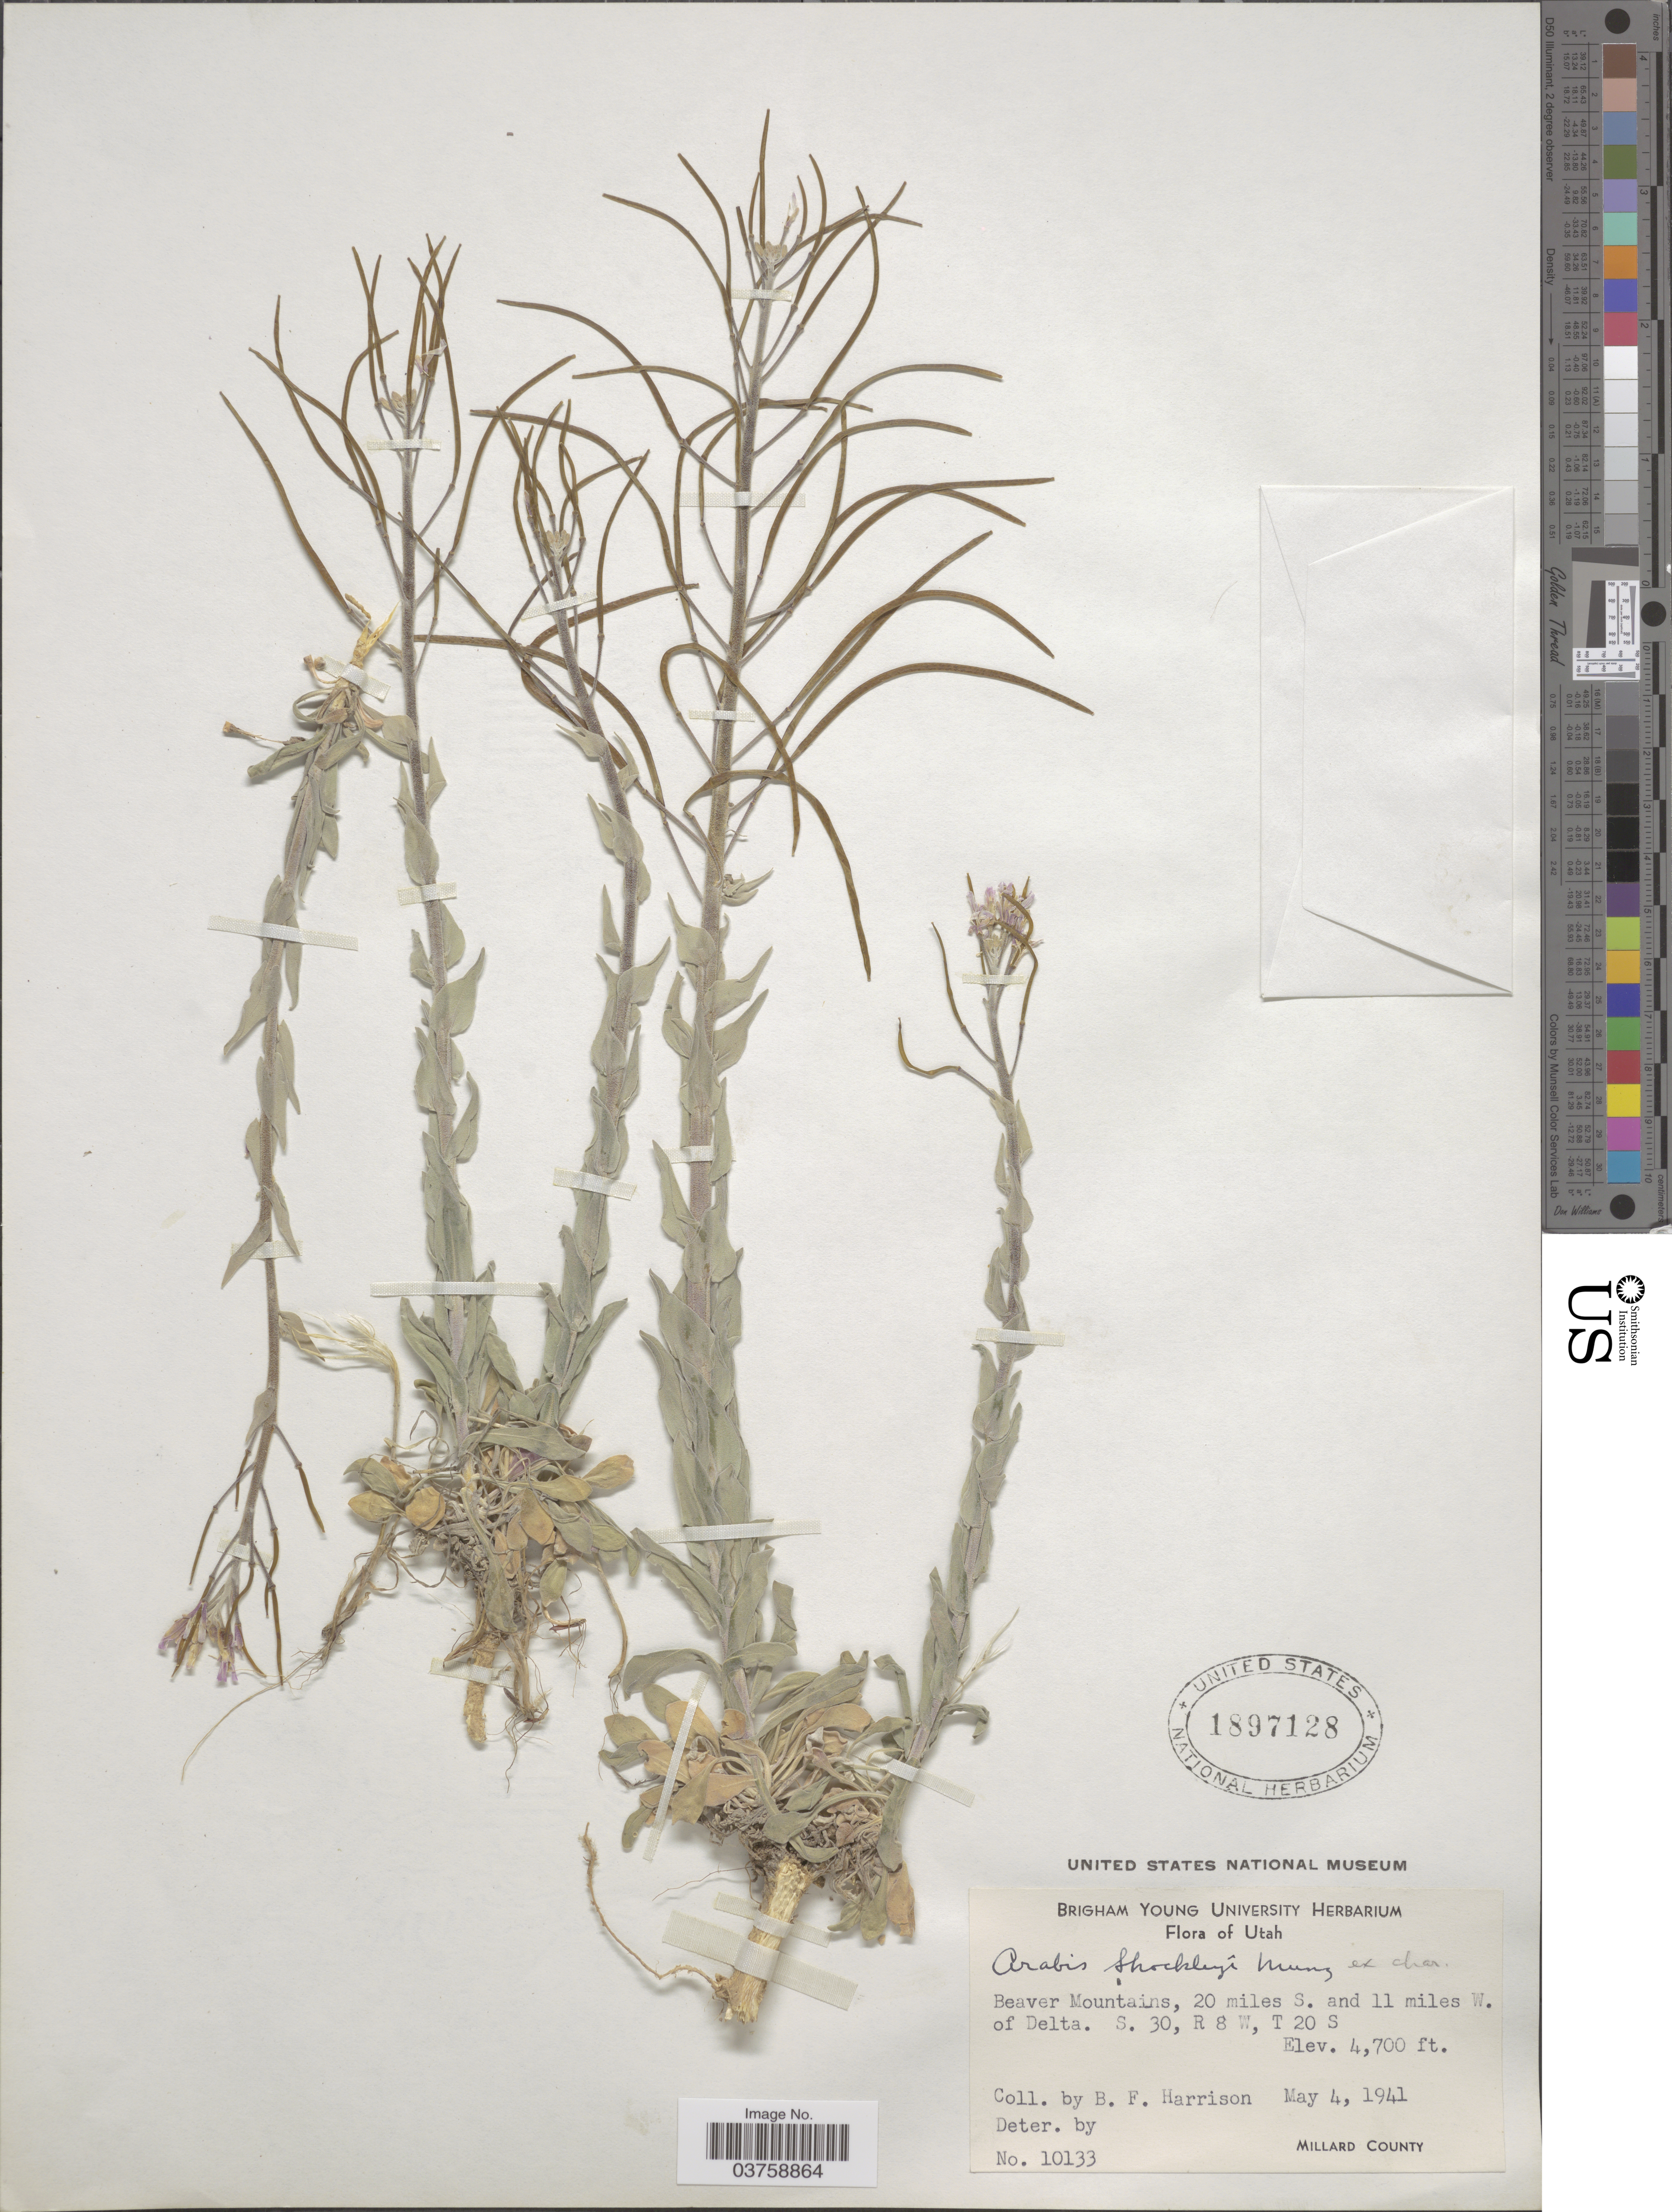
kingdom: Plantae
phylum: Tracheophyta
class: Magnoliopsida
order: Brassicales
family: Brassicaceae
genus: Arabis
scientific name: Arabis shockleyi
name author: Munz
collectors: B. F. Harrison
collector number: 10133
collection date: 1941-05-04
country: United States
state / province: Utah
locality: Beaver Mountains, 20 miles S. and 11 miles W. of Delta. S. 30, R 8 W, T 20 S. Millard County.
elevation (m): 1433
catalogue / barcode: US 1897128